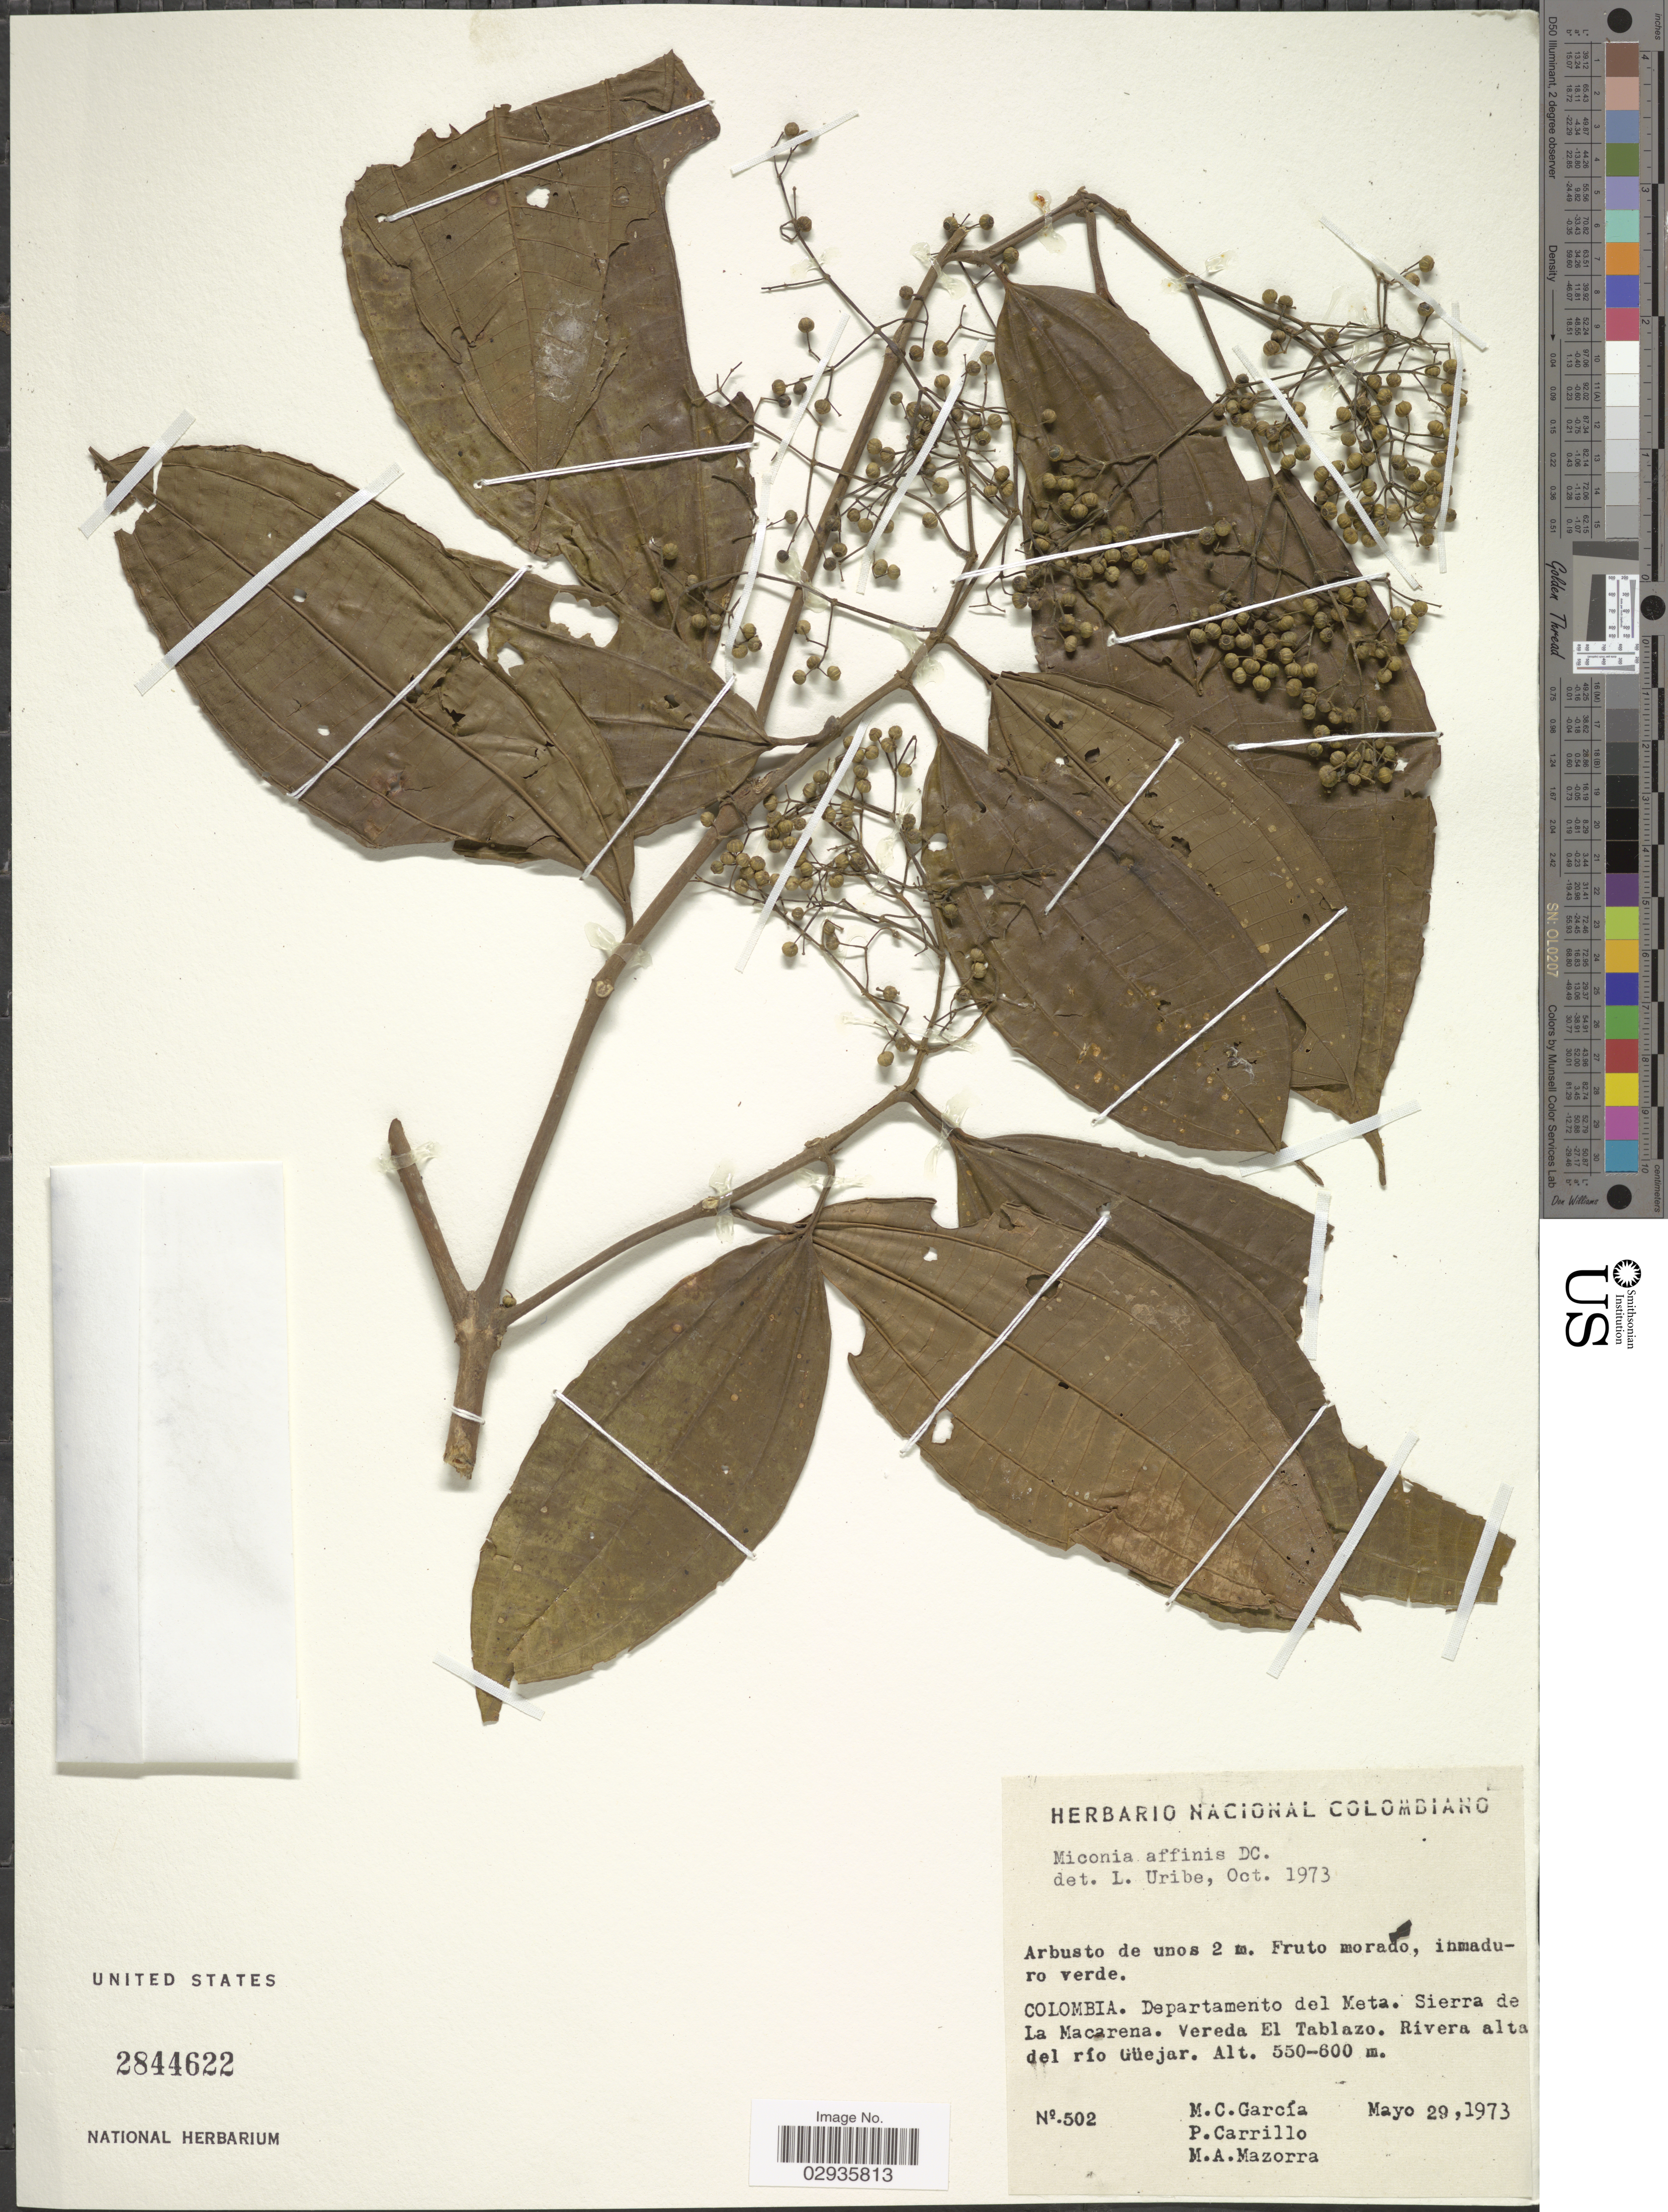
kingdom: Plantae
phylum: Tracheophyta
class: Magnoliopsida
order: Myrtales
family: Melastomataceae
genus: Miconia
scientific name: Miconia affinis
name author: DC.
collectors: M. C. García, P. Carrillo & M. Mazorra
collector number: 502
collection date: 1973-05-29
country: Colombia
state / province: Meta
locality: Departamento del Meta. Sierra de La Macarena. Vereda El Tablazo. Rivera alta del río Güejar.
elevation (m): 550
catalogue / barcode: US 2844622